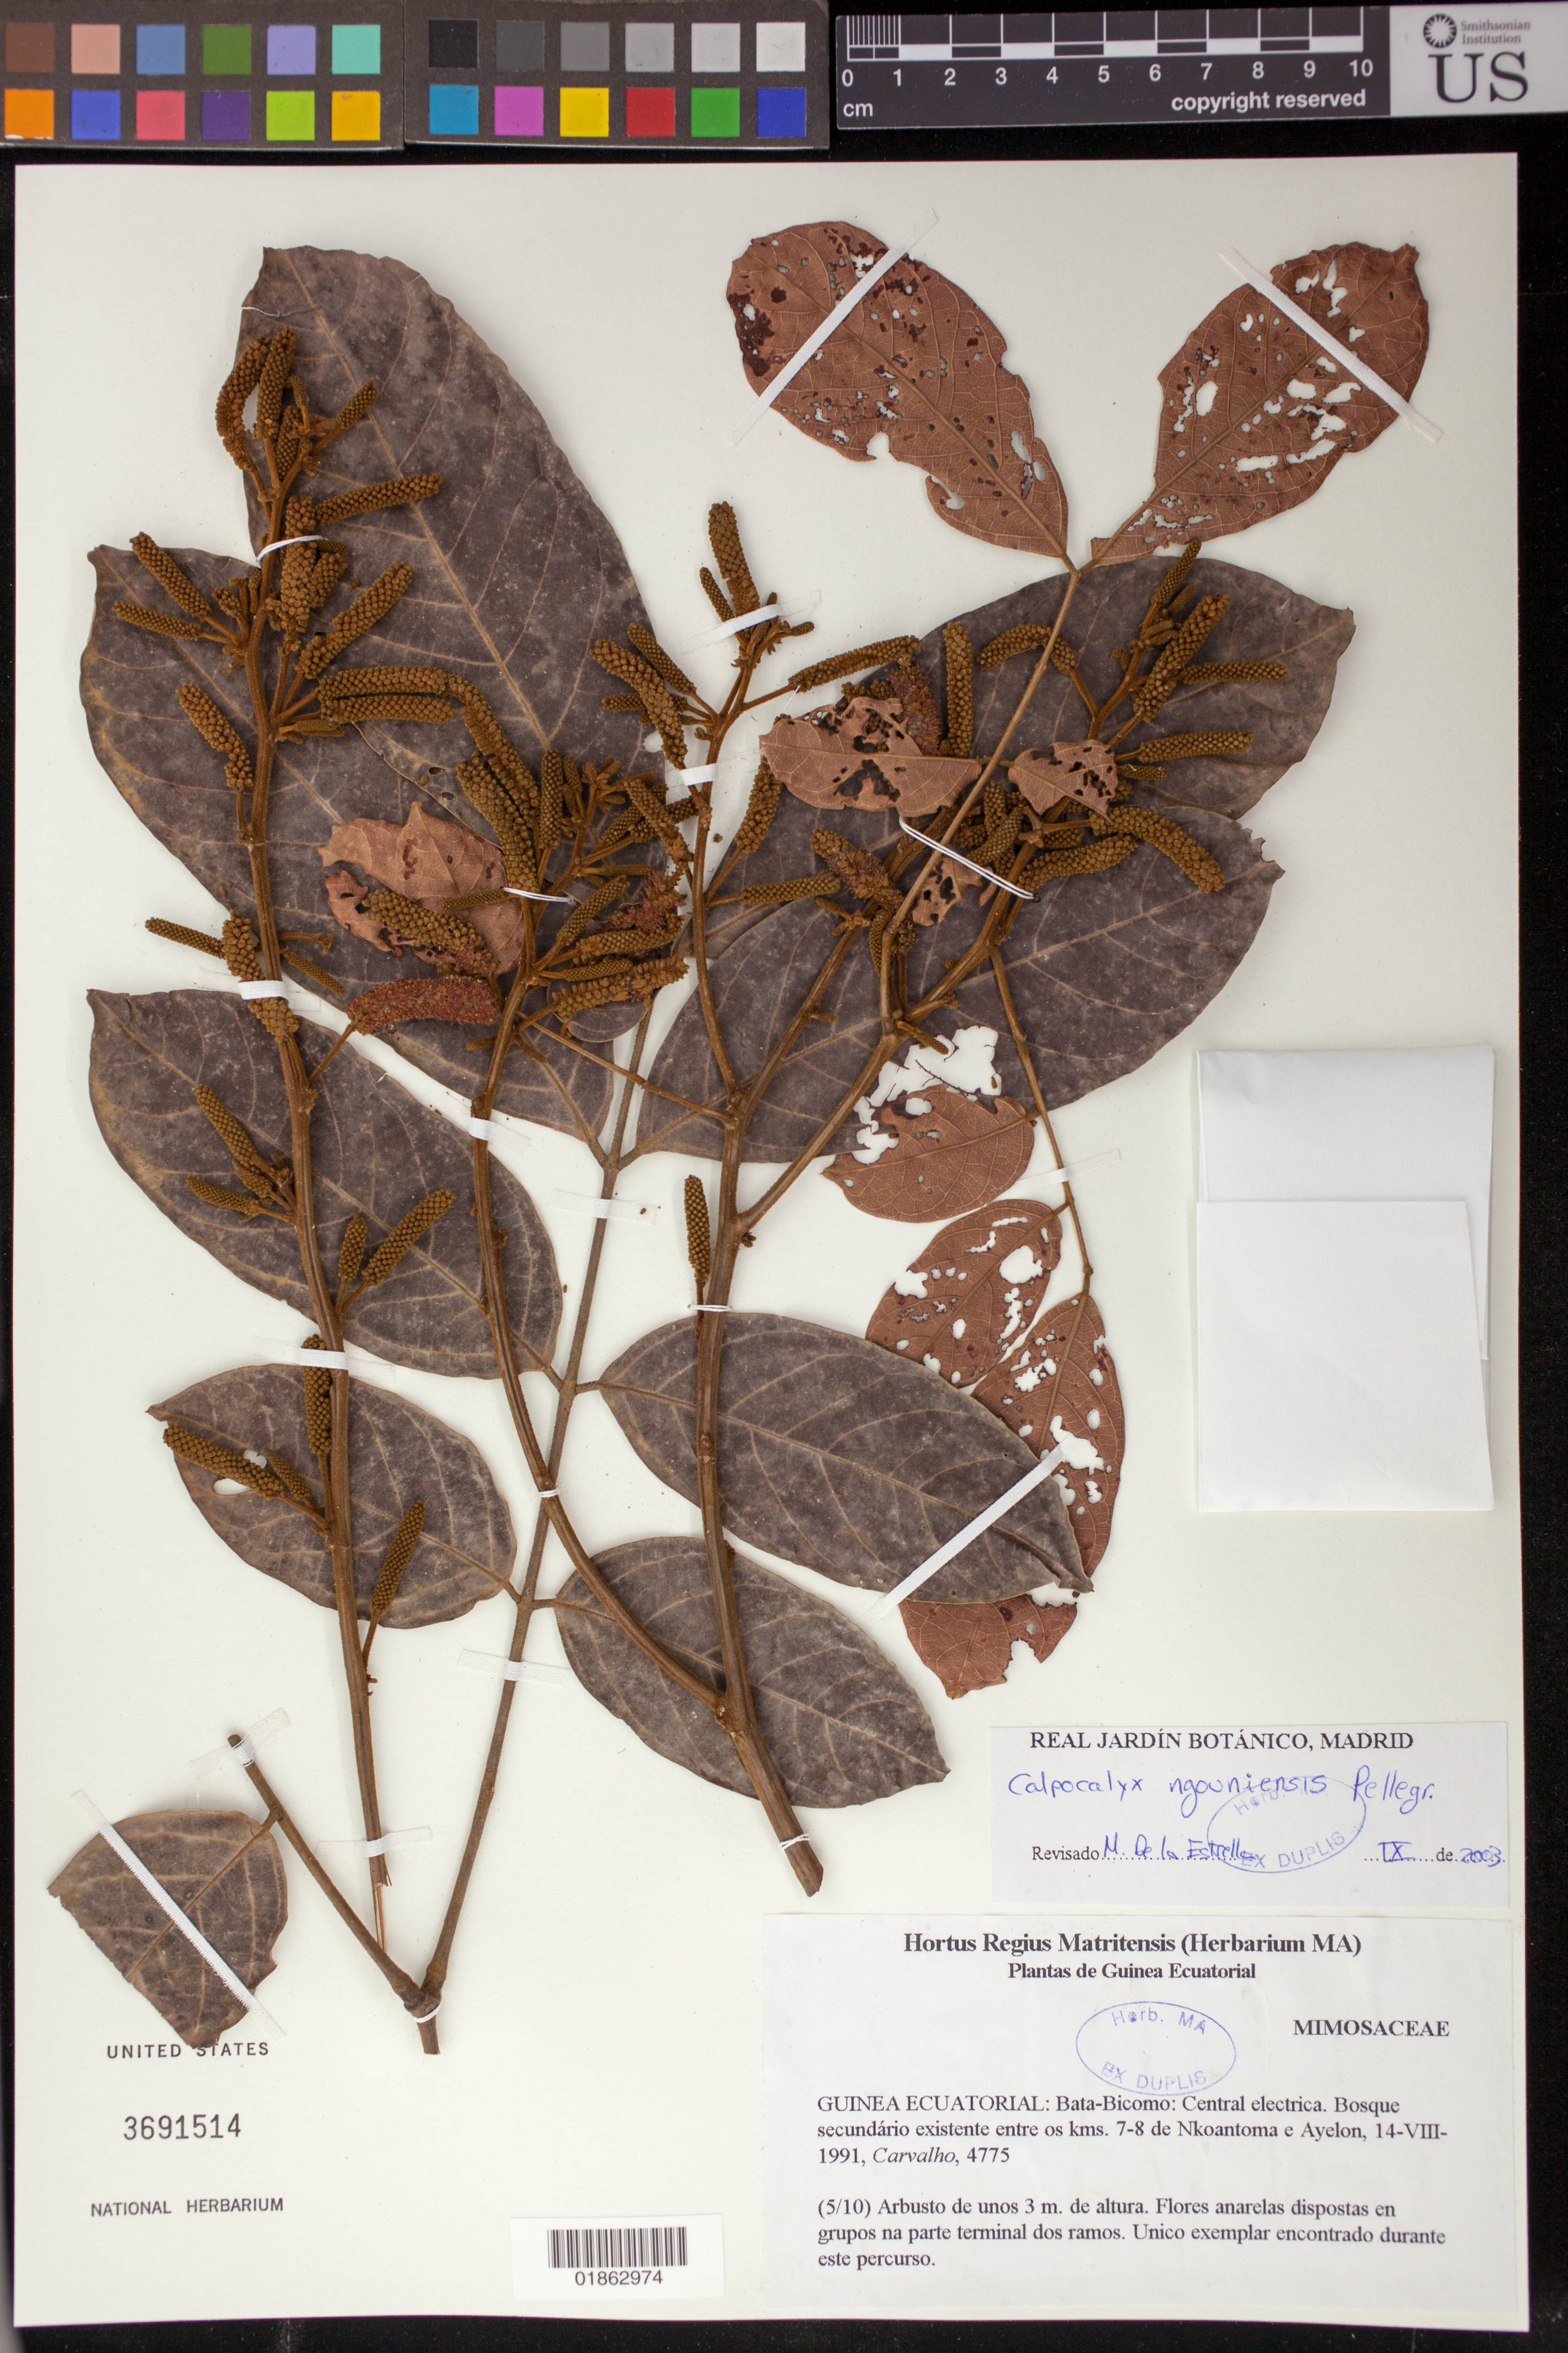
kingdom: Plantae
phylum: Tracheophyta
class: Magnoliopsida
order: Fabales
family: Fabaceae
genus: Calpocalyx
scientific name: Calpocalyx ngouniensis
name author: Pellegr.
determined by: de la Estrella, M.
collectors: Carvalho, --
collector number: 4775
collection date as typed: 14-VIII-1991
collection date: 1991-08-14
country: Equatorial Guinea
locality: Bata-Bicomo: Central electrica. Bosque secundario existente entre os kms. 7-8 de Nkoantoma e Ayelon.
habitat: Bosque secundario.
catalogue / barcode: US 3691514